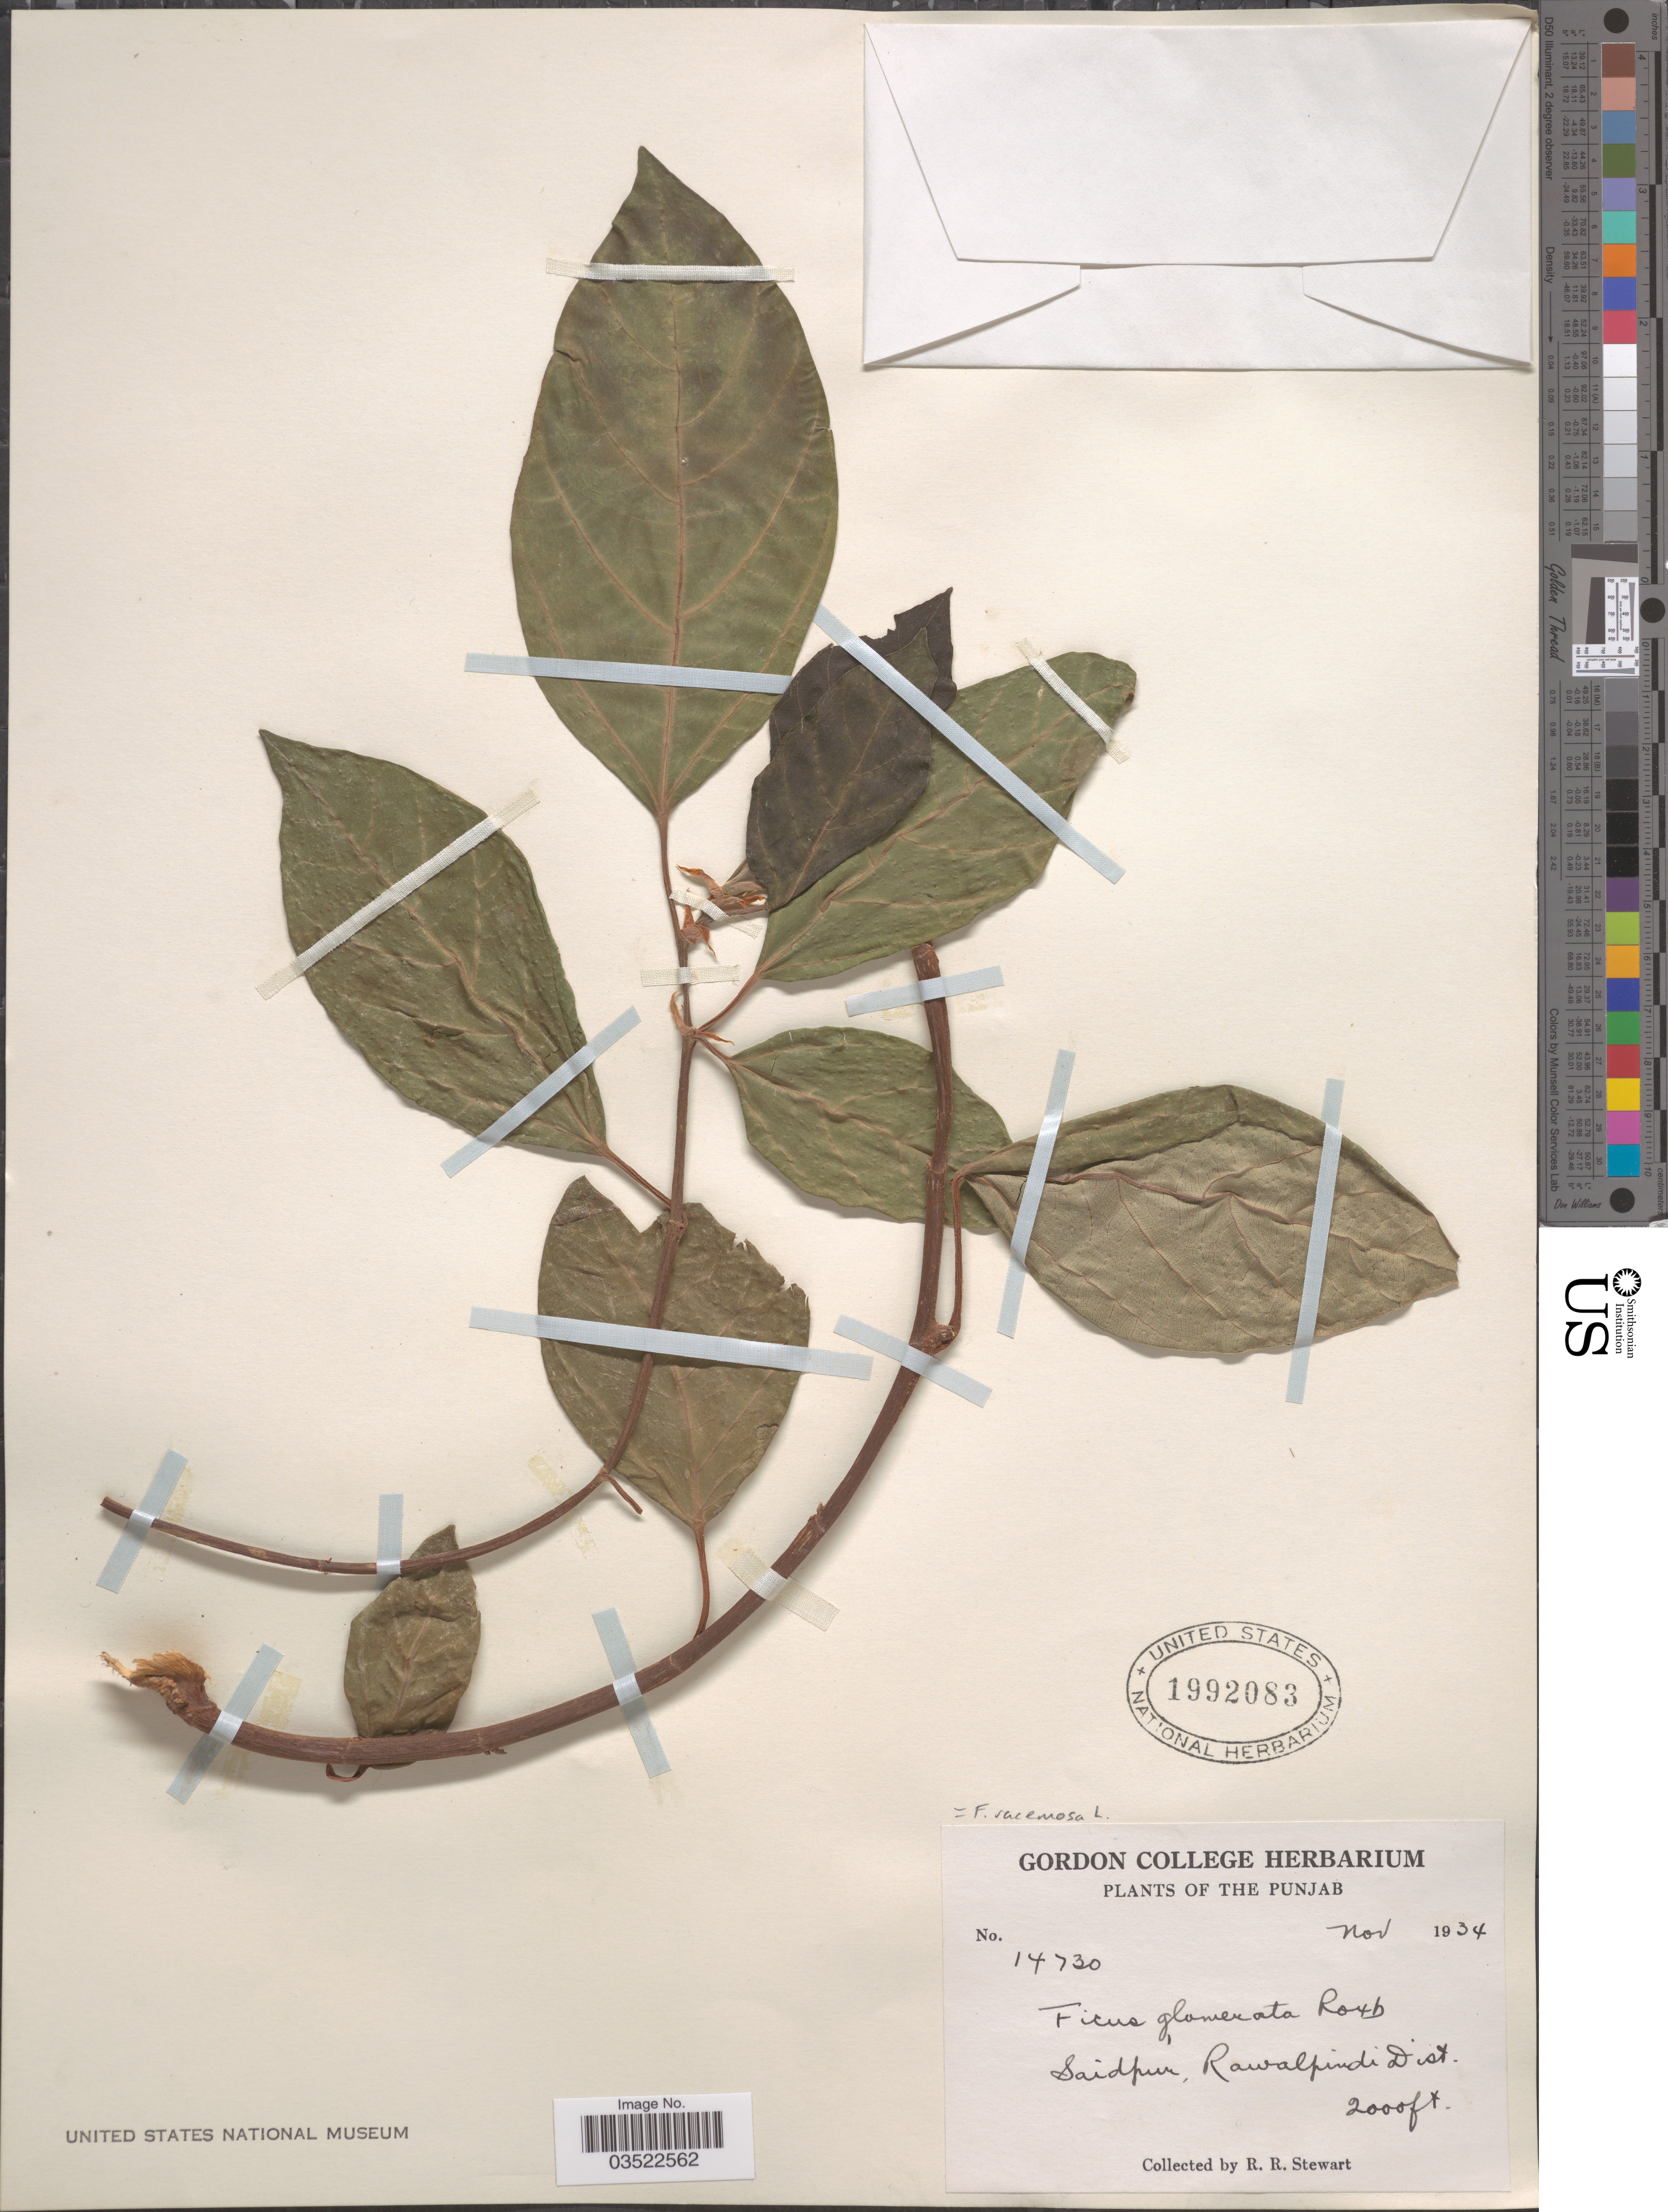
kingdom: Plantae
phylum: Tracheophyta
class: Magnoliopsida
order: Rosales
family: Moraceae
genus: Ficus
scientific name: Ficus racemosa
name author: L.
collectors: R. Stewart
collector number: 14730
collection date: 1934-11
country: Pakistan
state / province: Punjab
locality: Saidpur, Rawalpindi Dist.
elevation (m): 610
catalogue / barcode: US 1992083